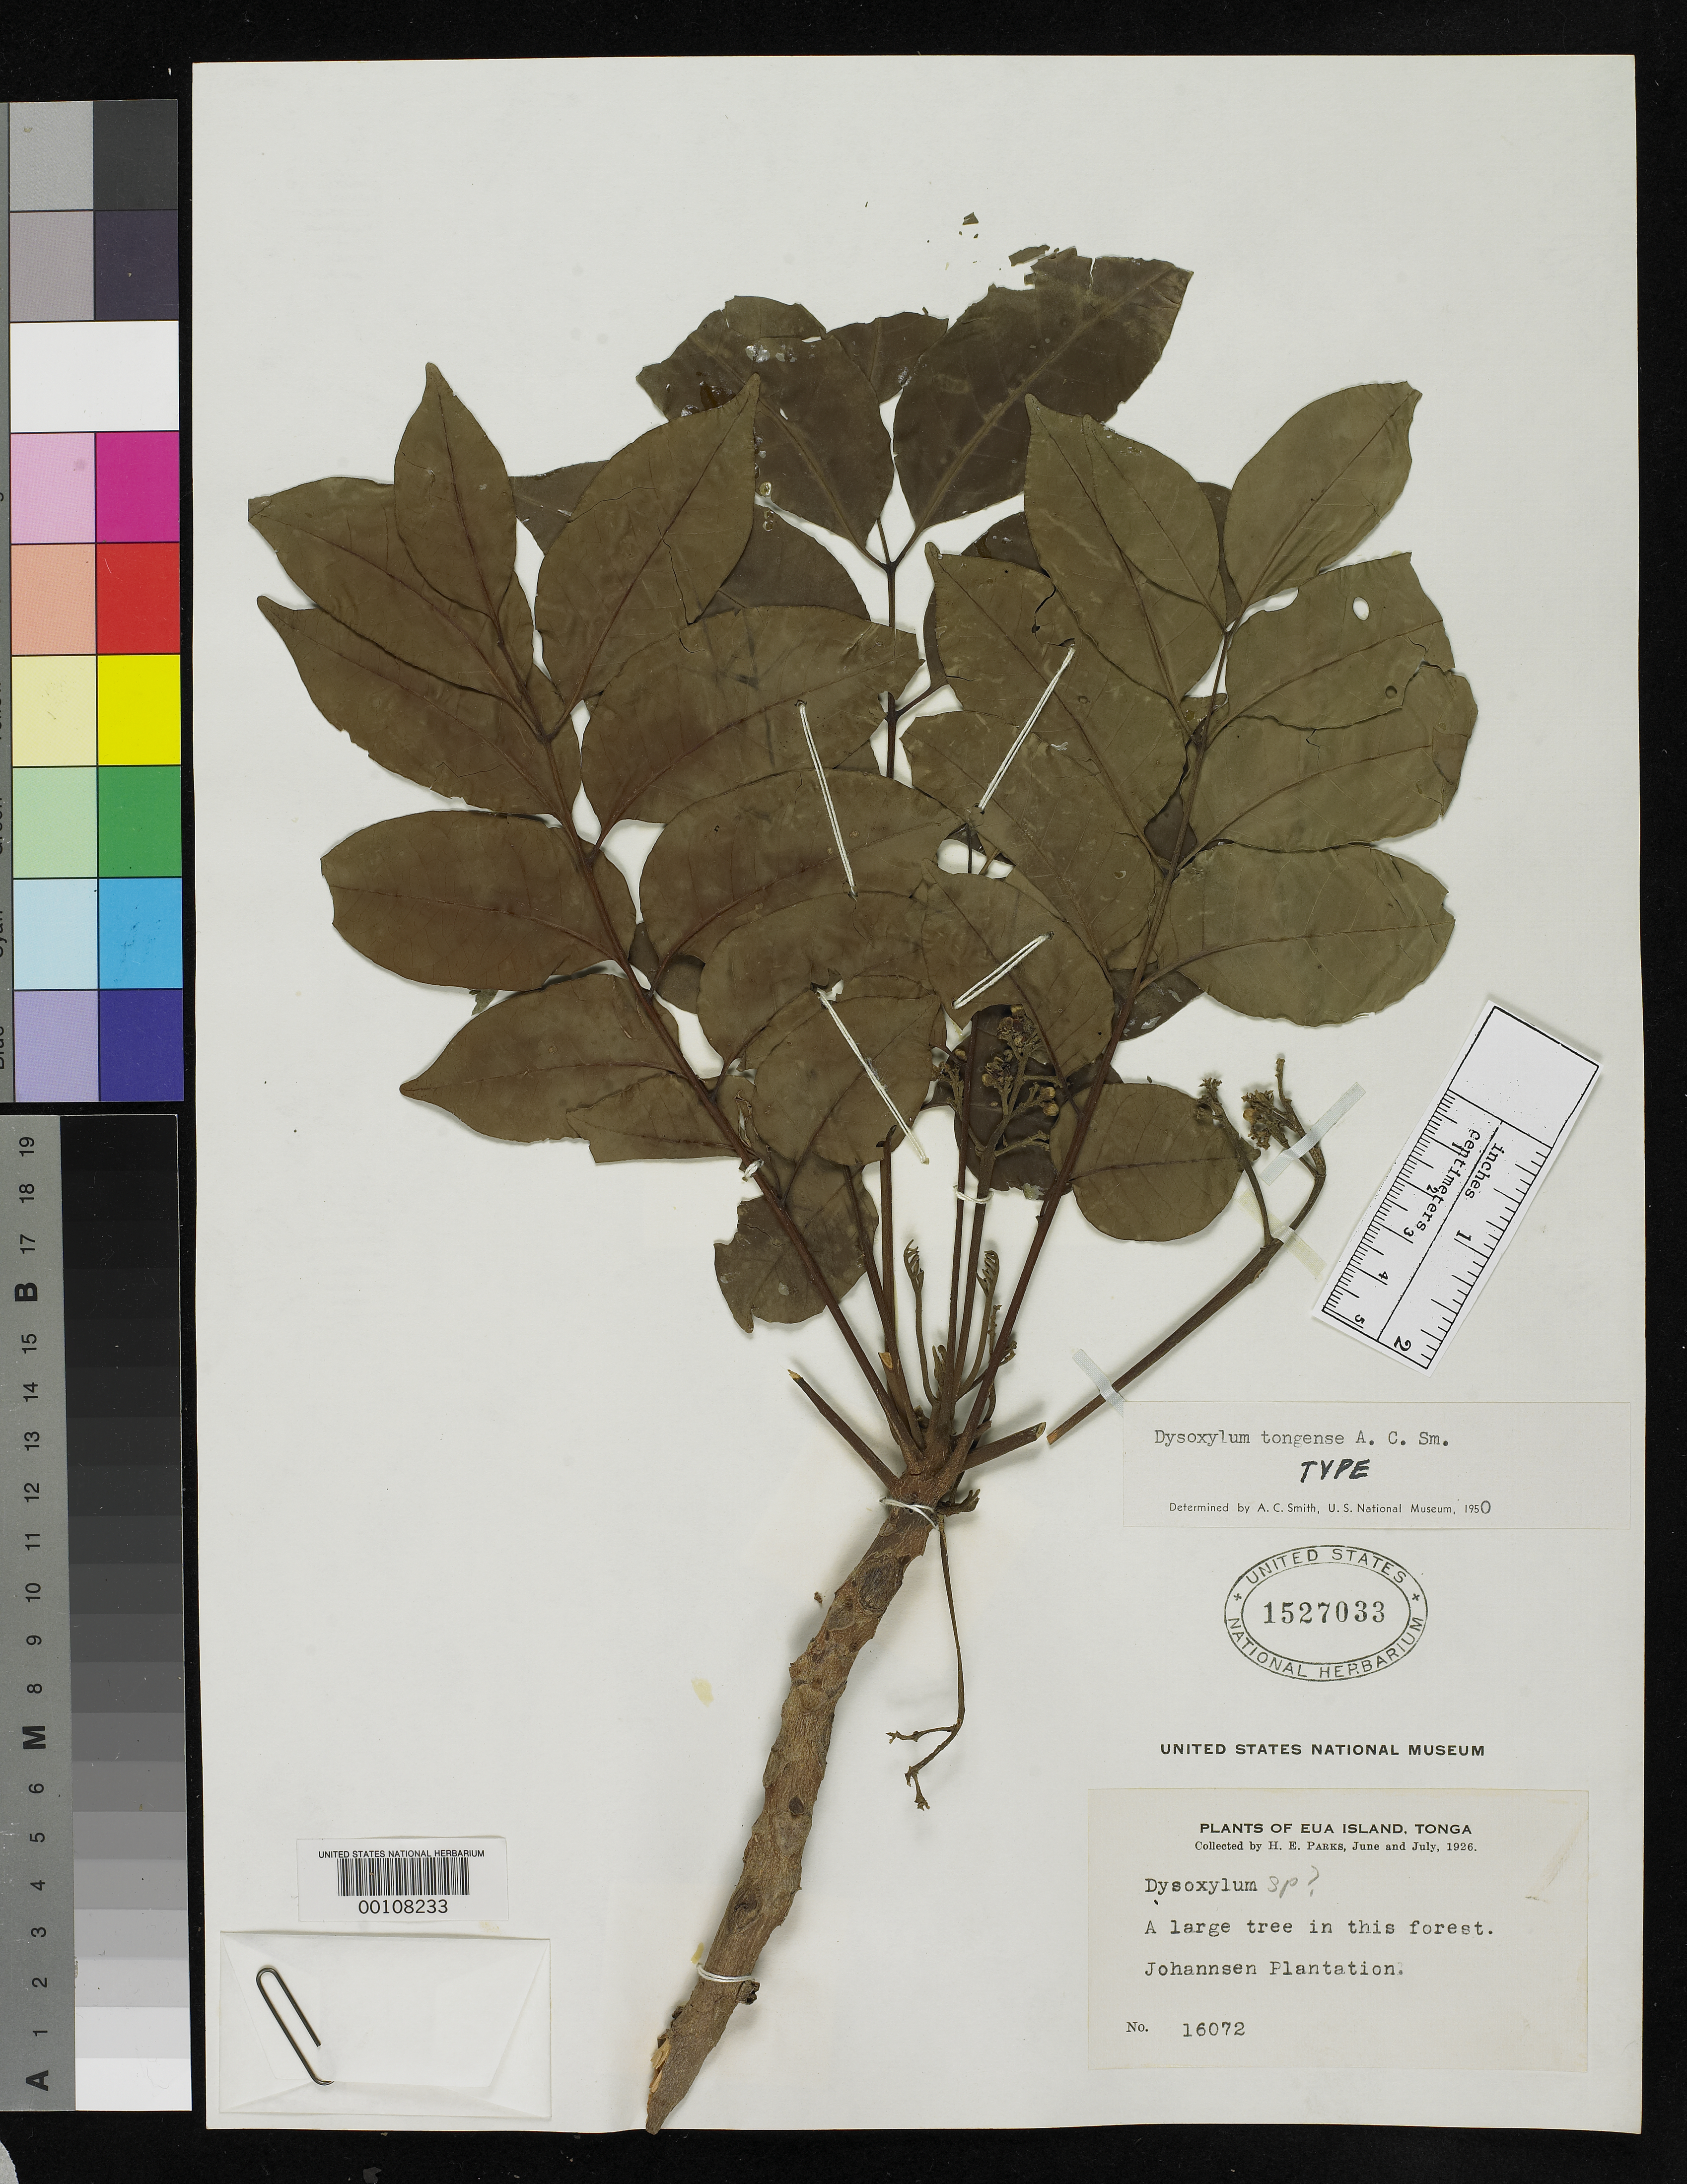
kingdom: Plantae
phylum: Tracheophyta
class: Magnoliopsida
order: Sapindales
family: Meliaceae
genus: Dysoxylum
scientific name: Dysoxylum tongense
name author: A.C. Sm.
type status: Holotype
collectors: H. E. Parks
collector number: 16072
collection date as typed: Jun 1926 to -- Jul 1926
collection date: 1926-06/1926-07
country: Tonga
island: Eua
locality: Johannsen Plantation.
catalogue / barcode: US 1527033